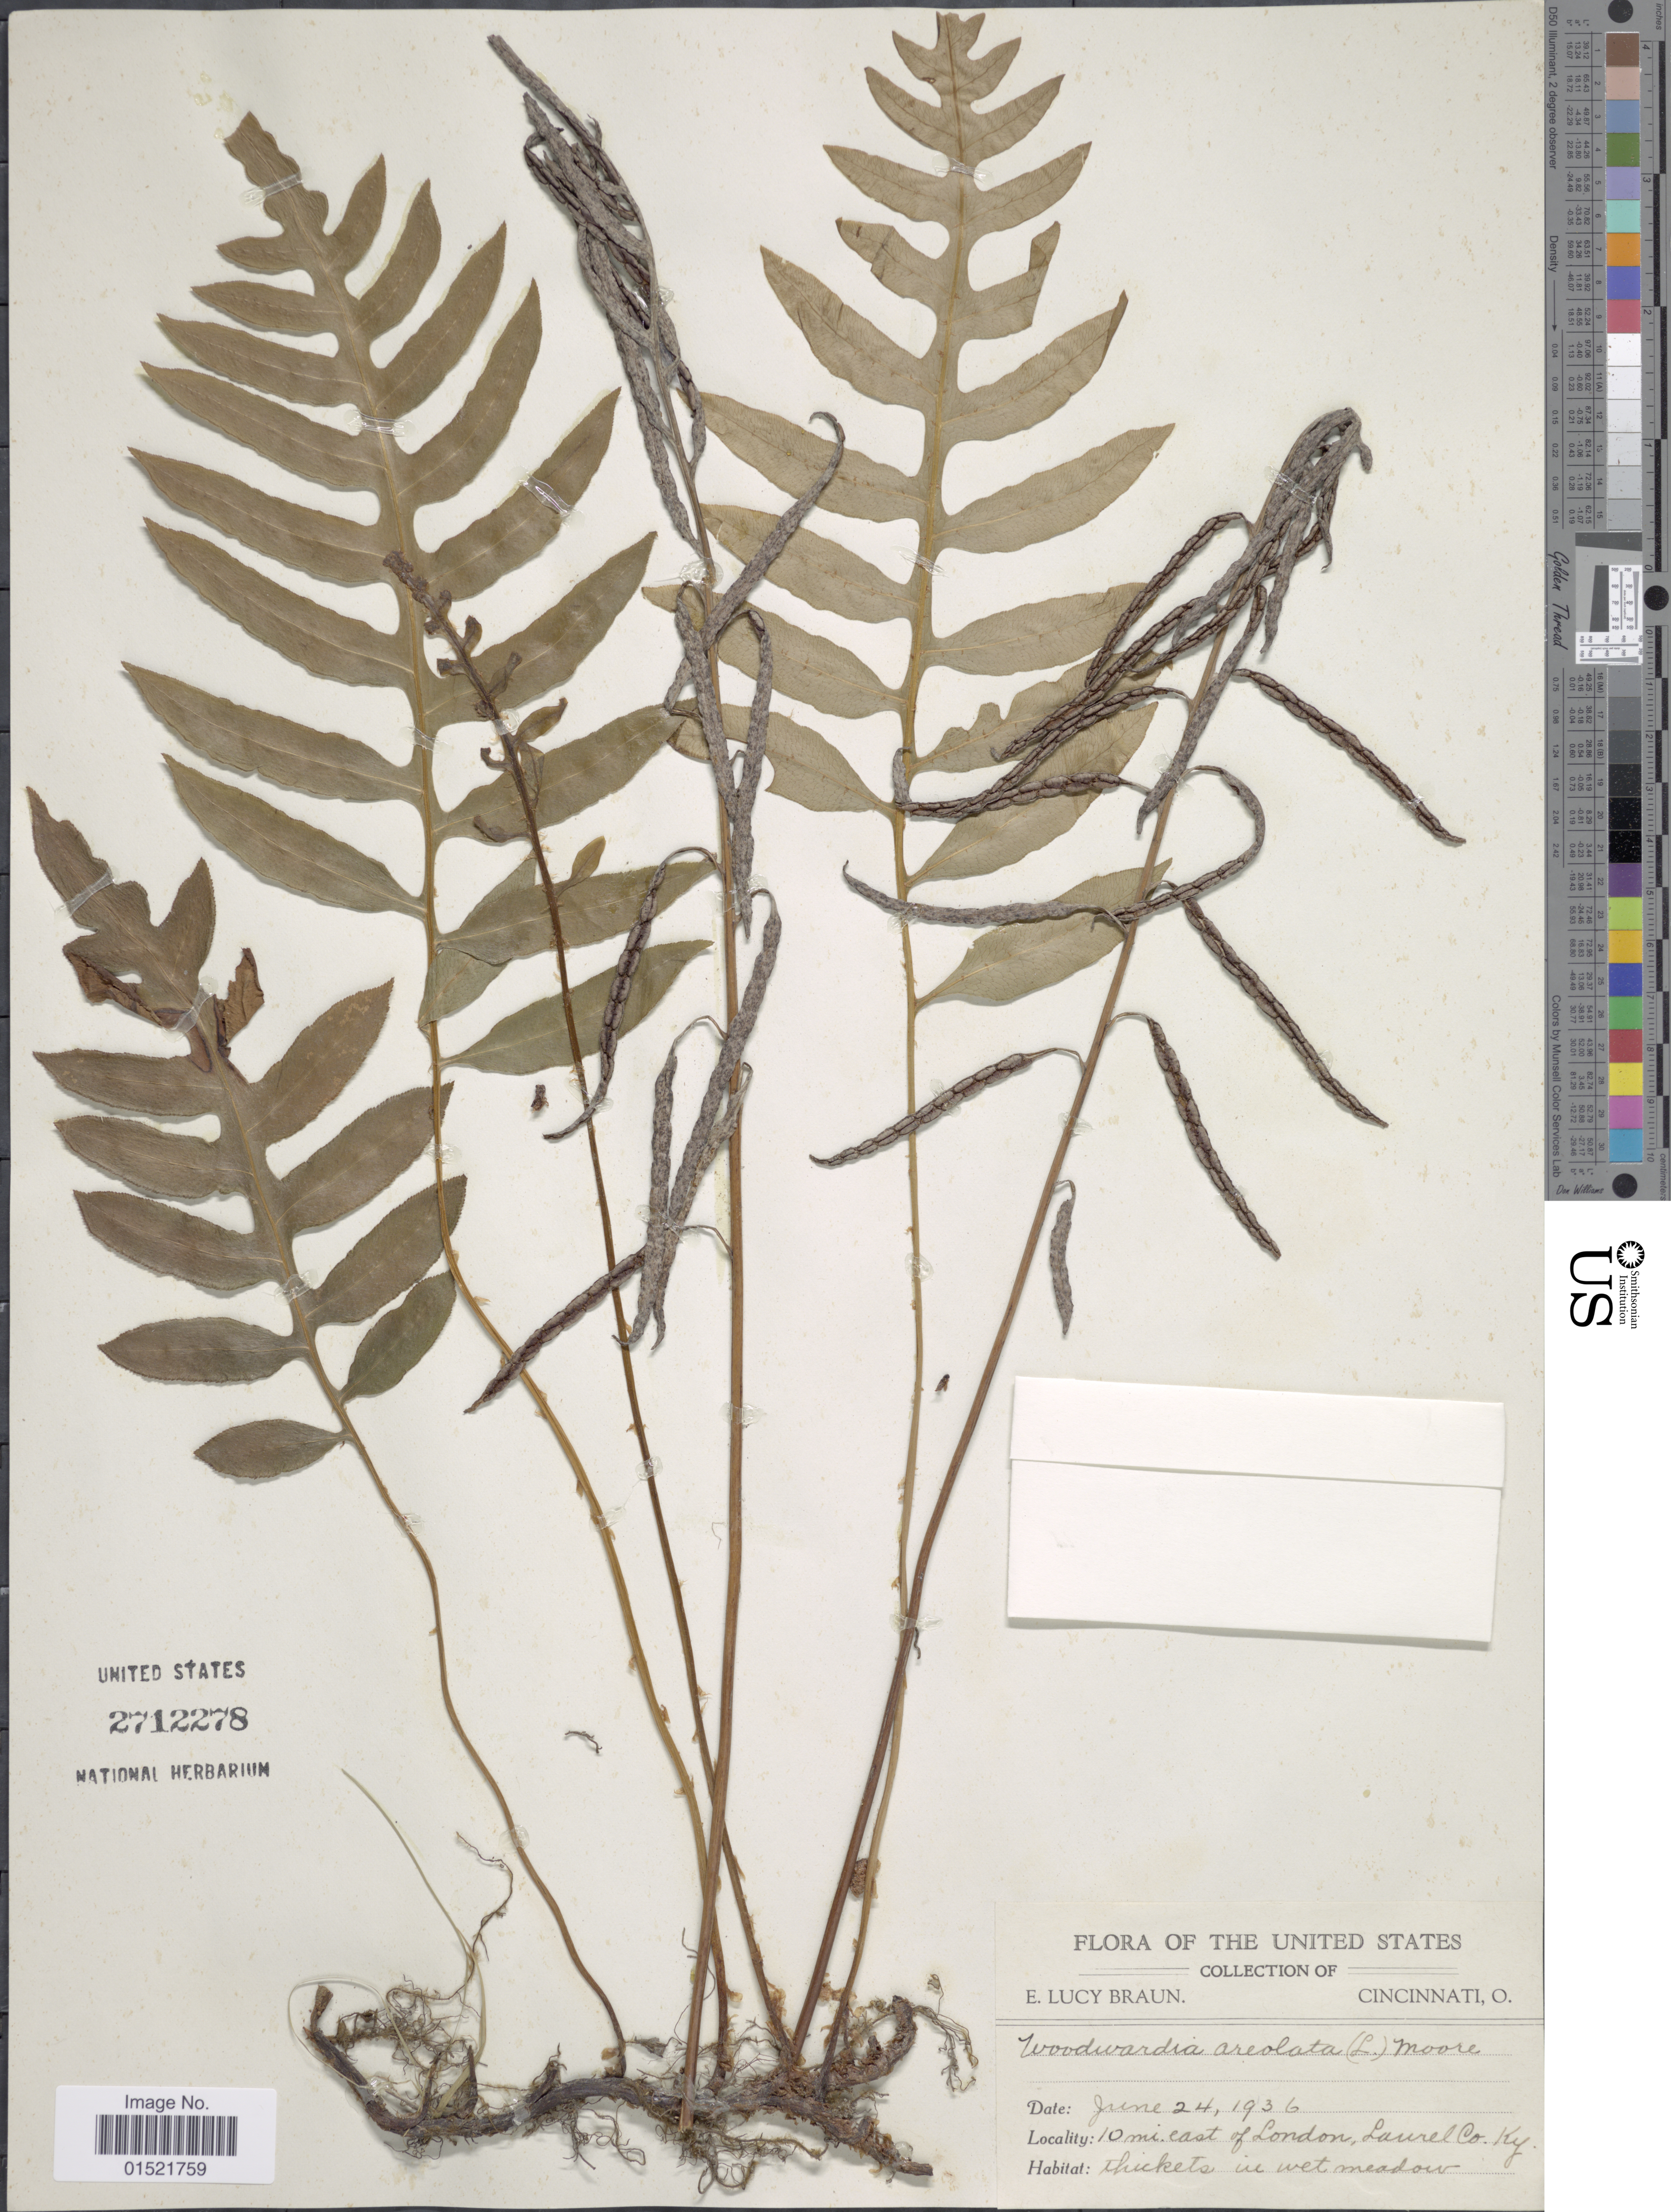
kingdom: Plantae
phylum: Tracheophyta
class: Polypodiopsida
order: Polypodiales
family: Blechnaceae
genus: Woodwardia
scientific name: Woodwardia areolata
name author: (L.) T. Moore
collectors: E. L. Braun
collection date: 1936-06-24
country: United States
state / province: Kentucky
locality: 10 mi. east of London, Laurel Co., Ky.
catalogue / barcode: US 2712278